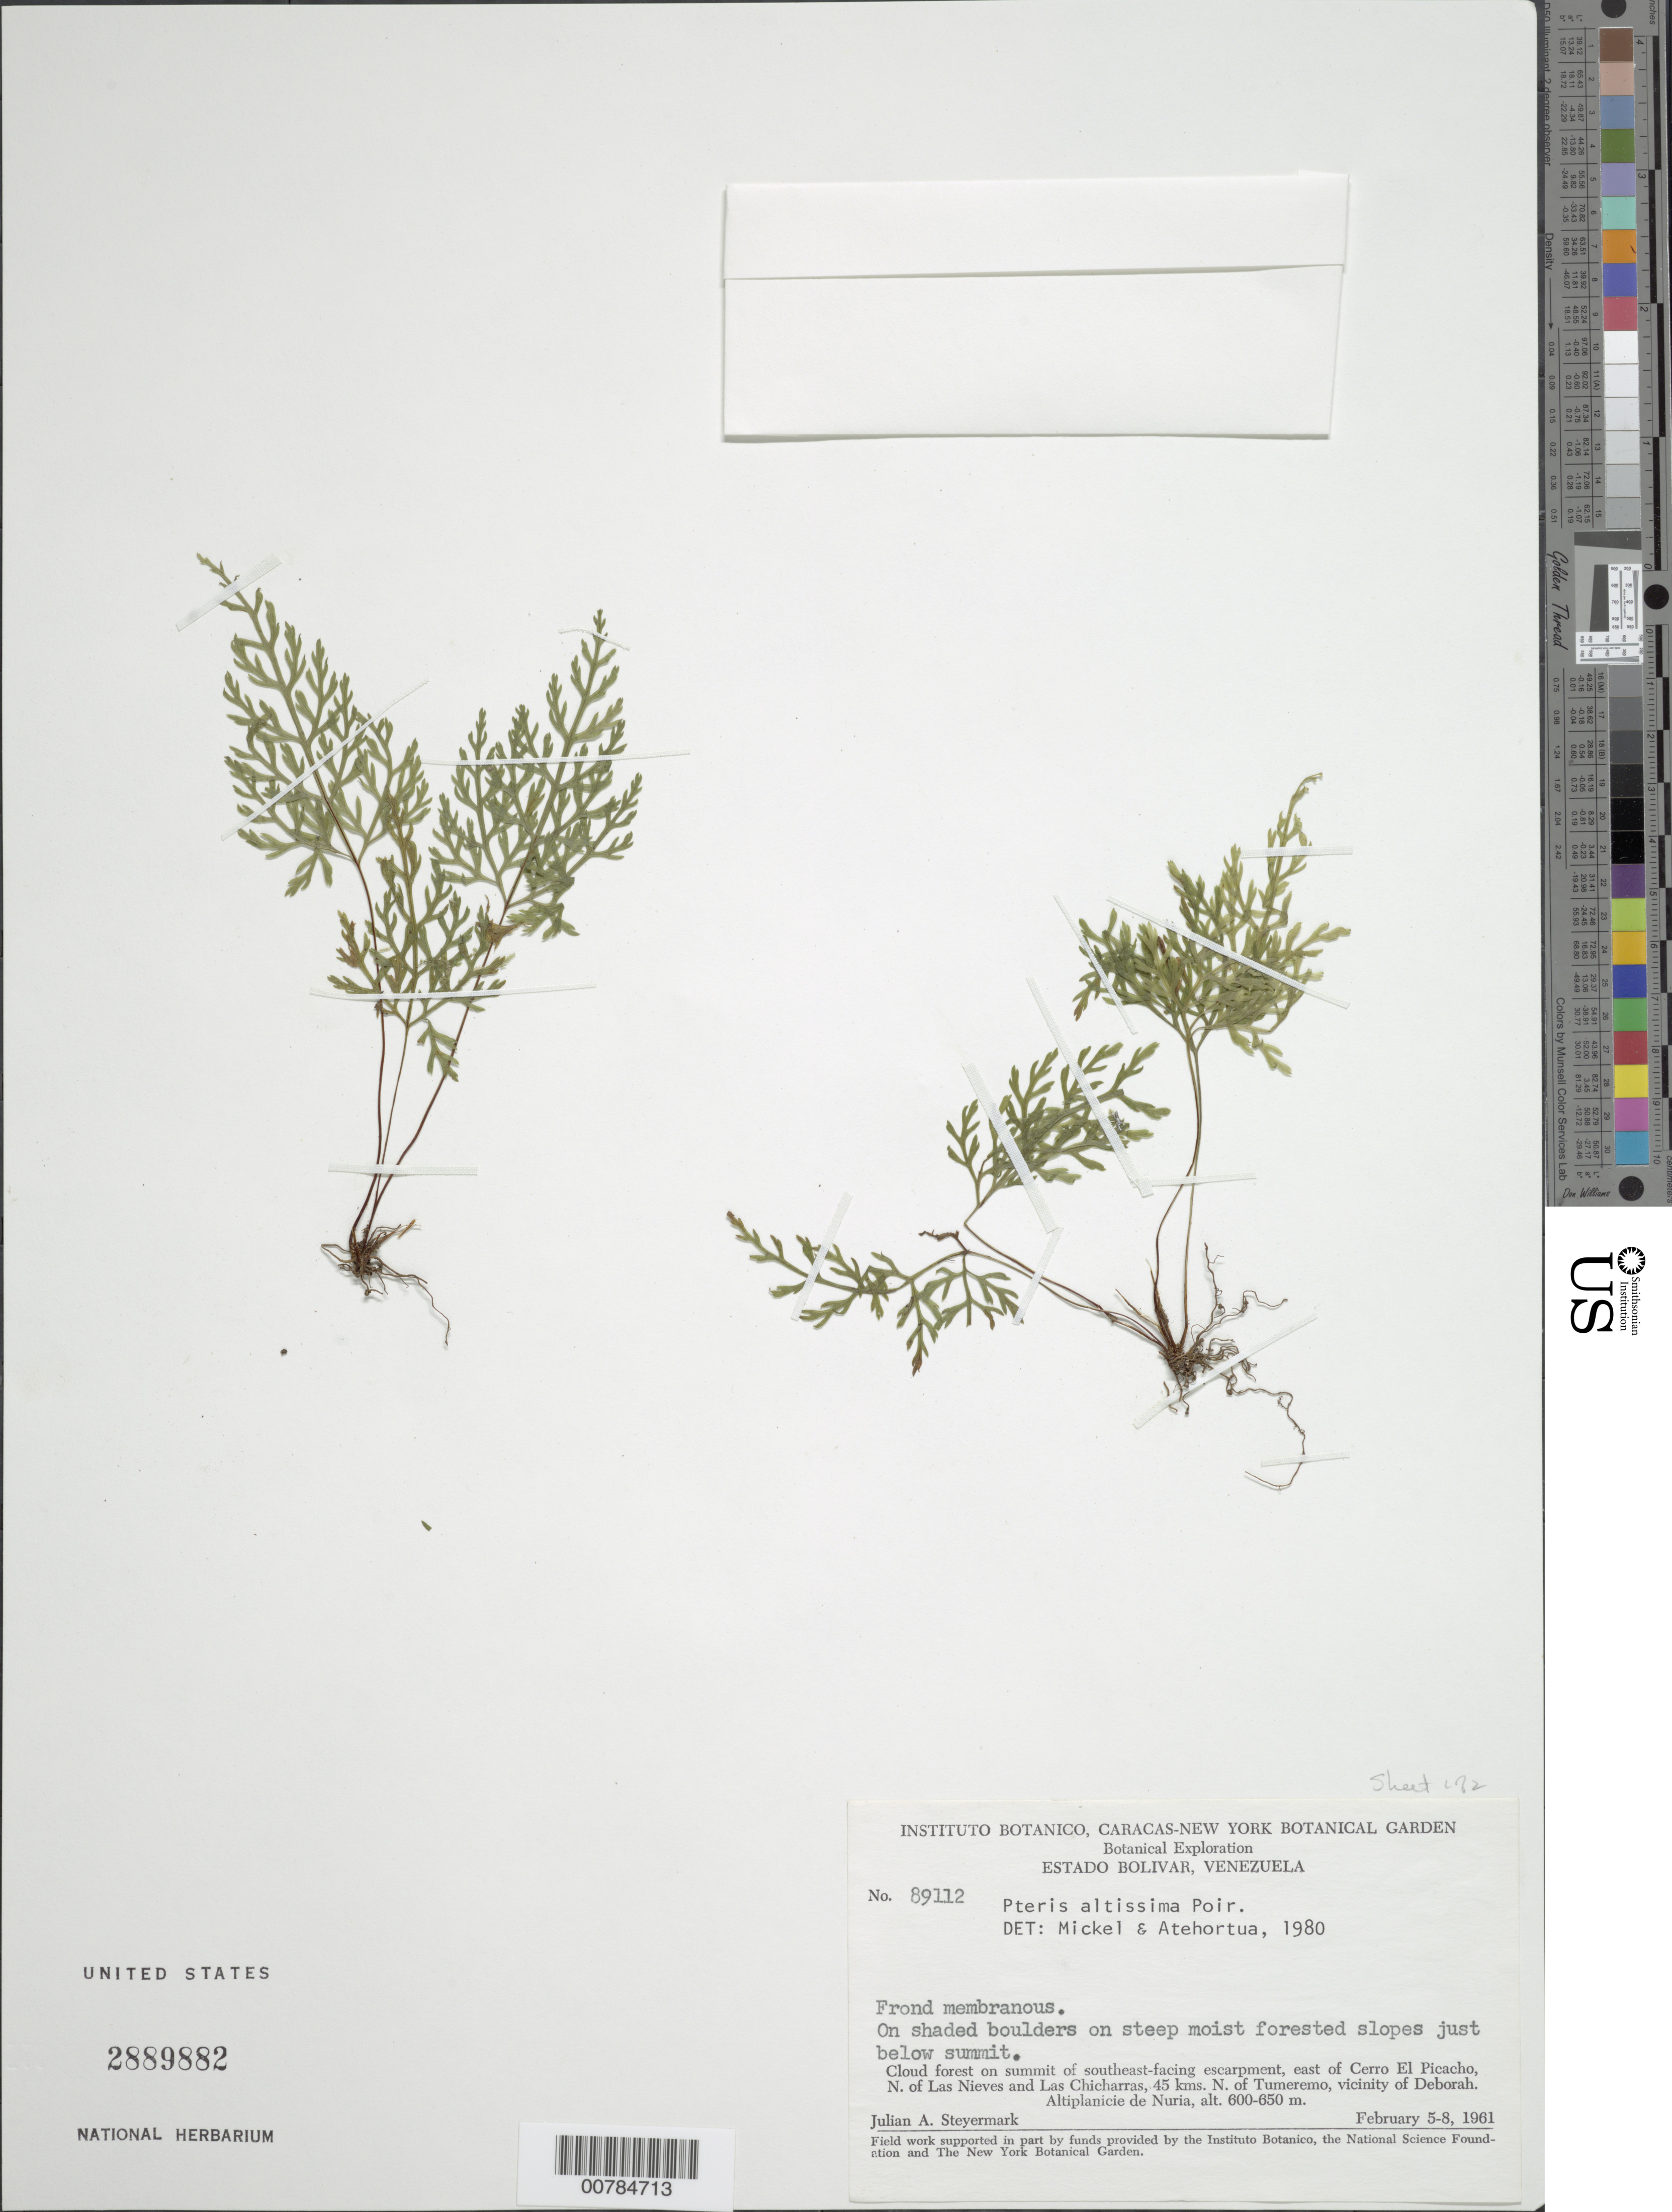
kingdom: Plantae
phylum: Tracheophyta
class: Polypodiopsida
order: Polypodiales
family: Pteridaceae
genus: Pteris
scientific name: Pteris altissima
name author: Poir.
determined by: Mickel, J. T.; Atehortúa, L. G.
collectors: J. Steyermark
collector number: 89112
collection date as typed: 5-Feb-61 to 8-Feb-61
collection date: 1961-02-05/1961-02-08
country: Venezuela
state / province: Bolívar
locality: Cerro El Picacho, N of Las Nieves & Las Chicharras, 45 km N of Tumeremo, vic of Deborah, Altiplanicie de Nuria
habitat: Shaded boulders on steep moist forested slopes just below summit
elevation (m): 600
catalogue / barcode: US 2889882